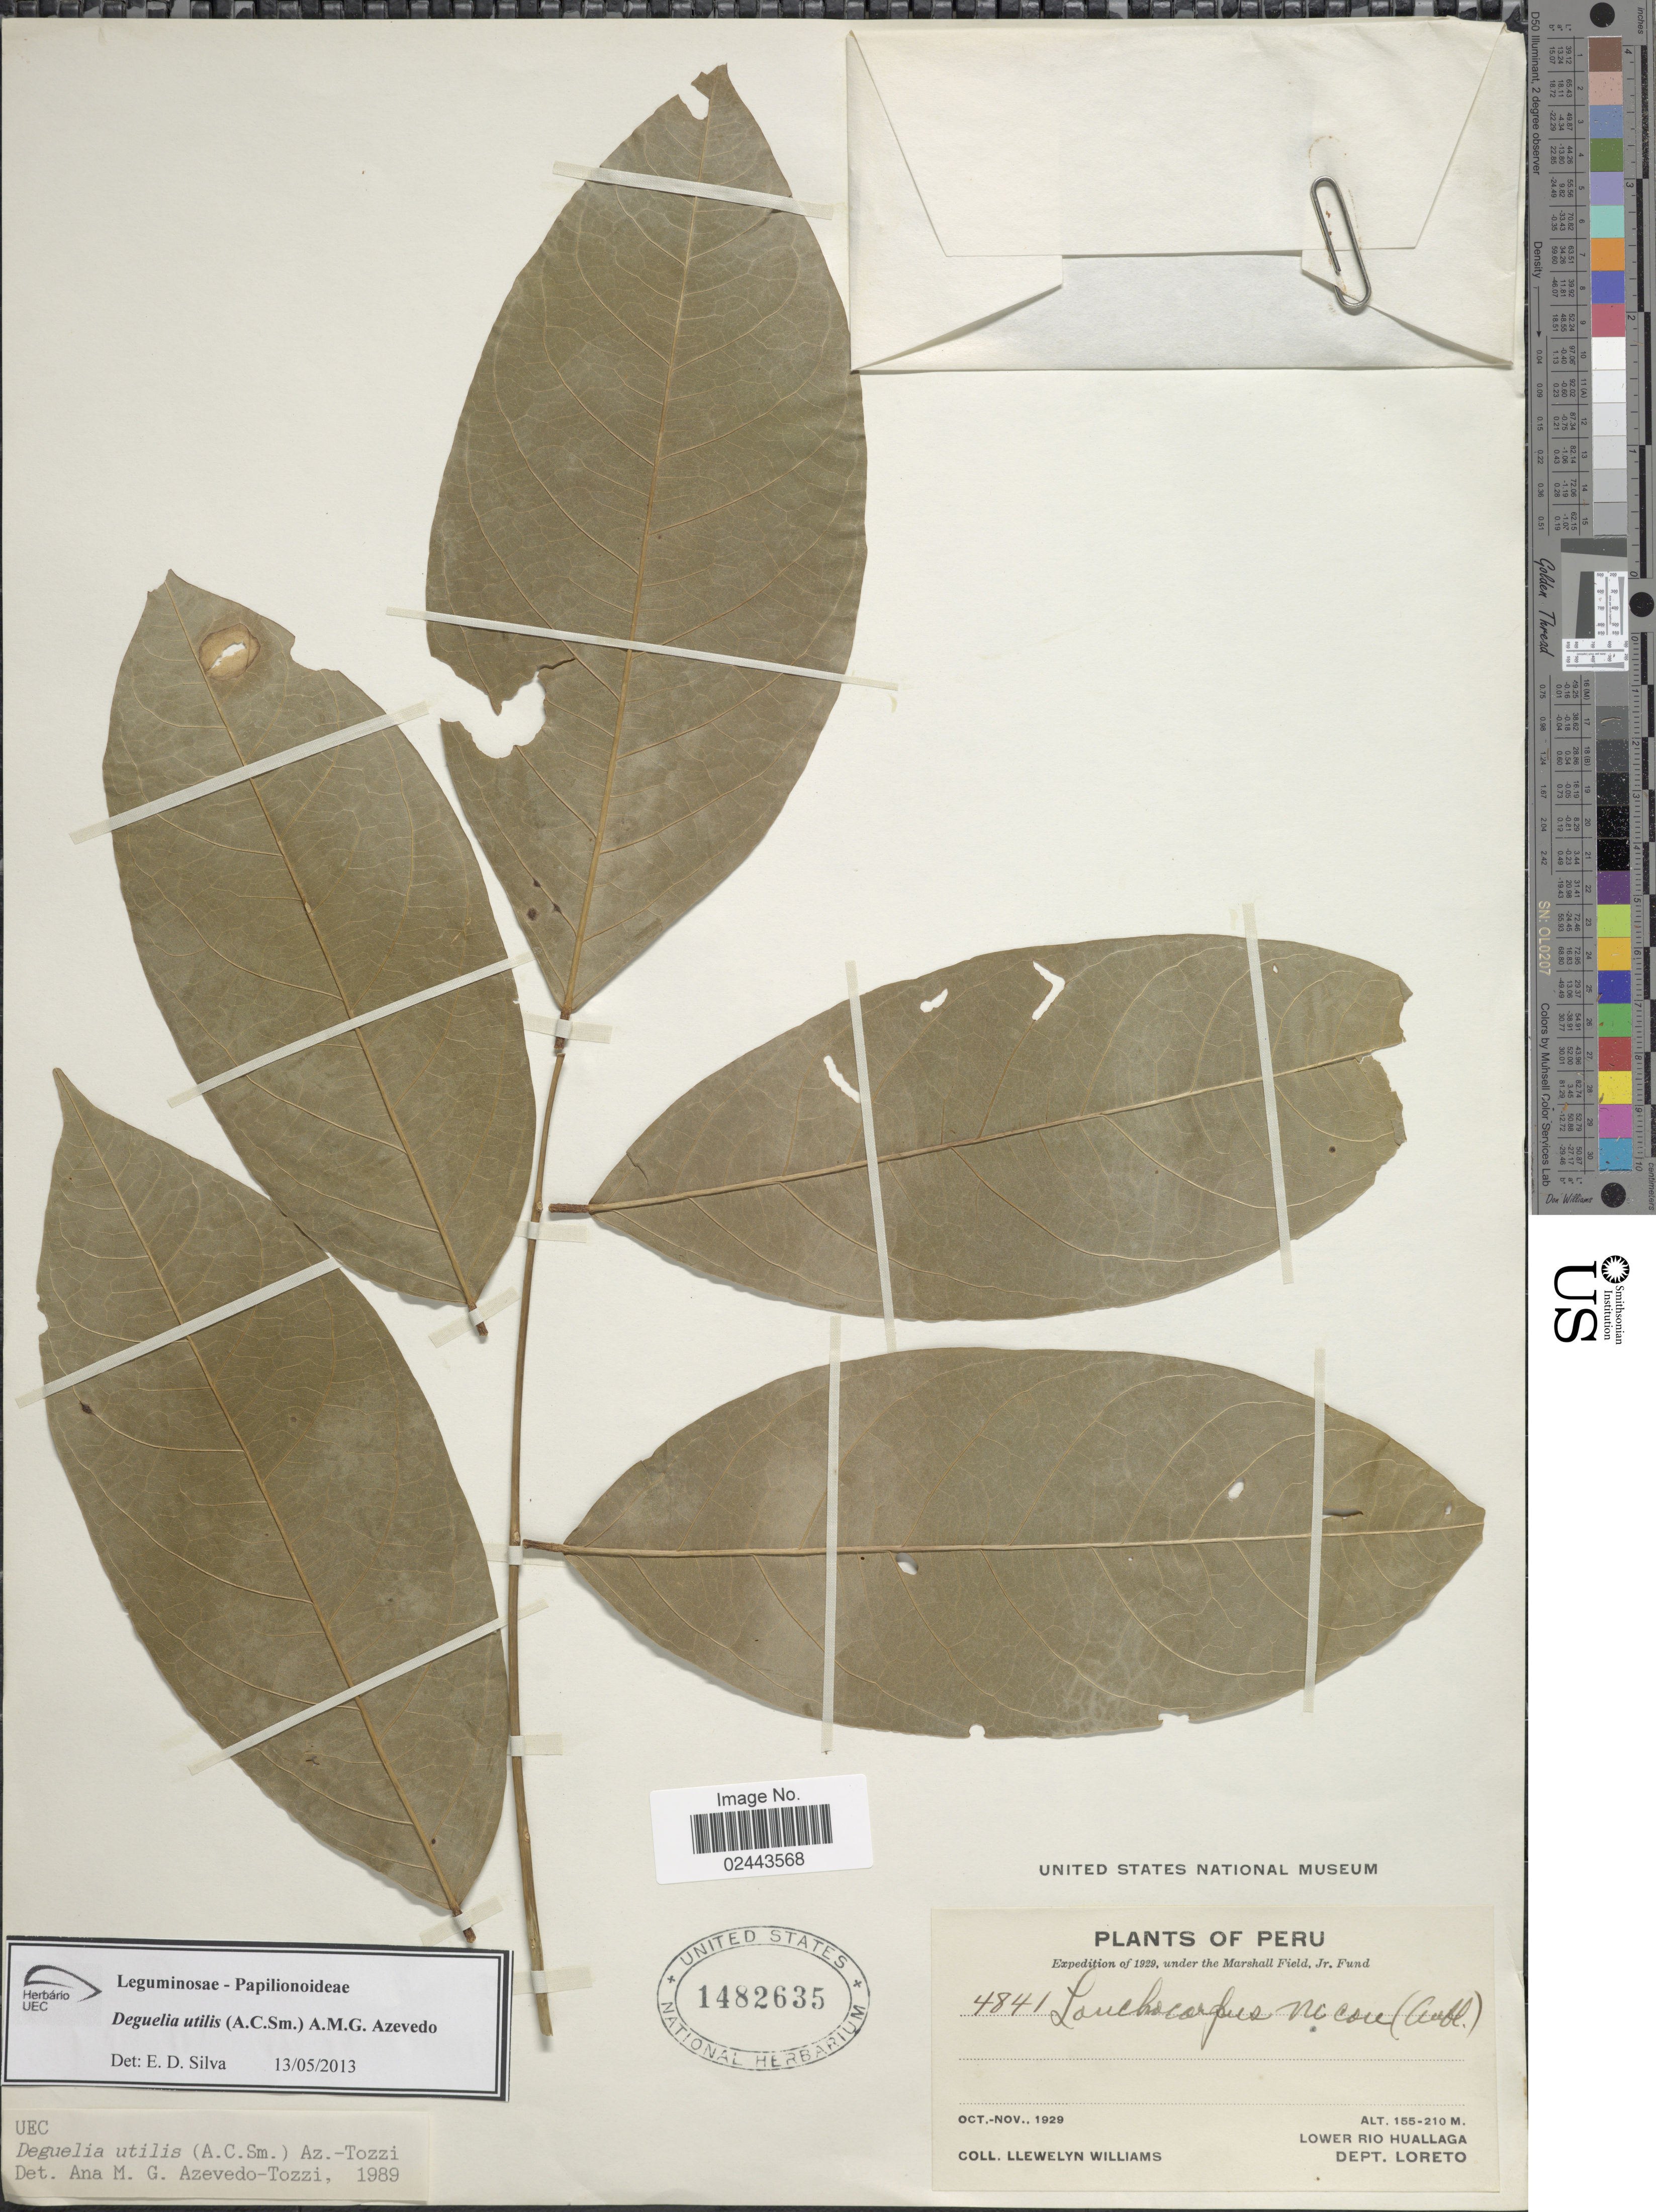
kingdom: Plantae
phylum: Tracheophyta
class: Magnoliopsida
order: Fabales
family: Fabaceae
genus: Deguelia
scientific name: Deguelia utilis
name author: (A.C. Sm.) A.M.G. Azevedo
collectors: Ll. Williams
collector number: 4841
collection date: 1929-10/1929-11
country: Peru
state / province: Loreto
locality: Lower Rio Huallaga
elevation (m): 155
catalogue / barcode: US 1482635